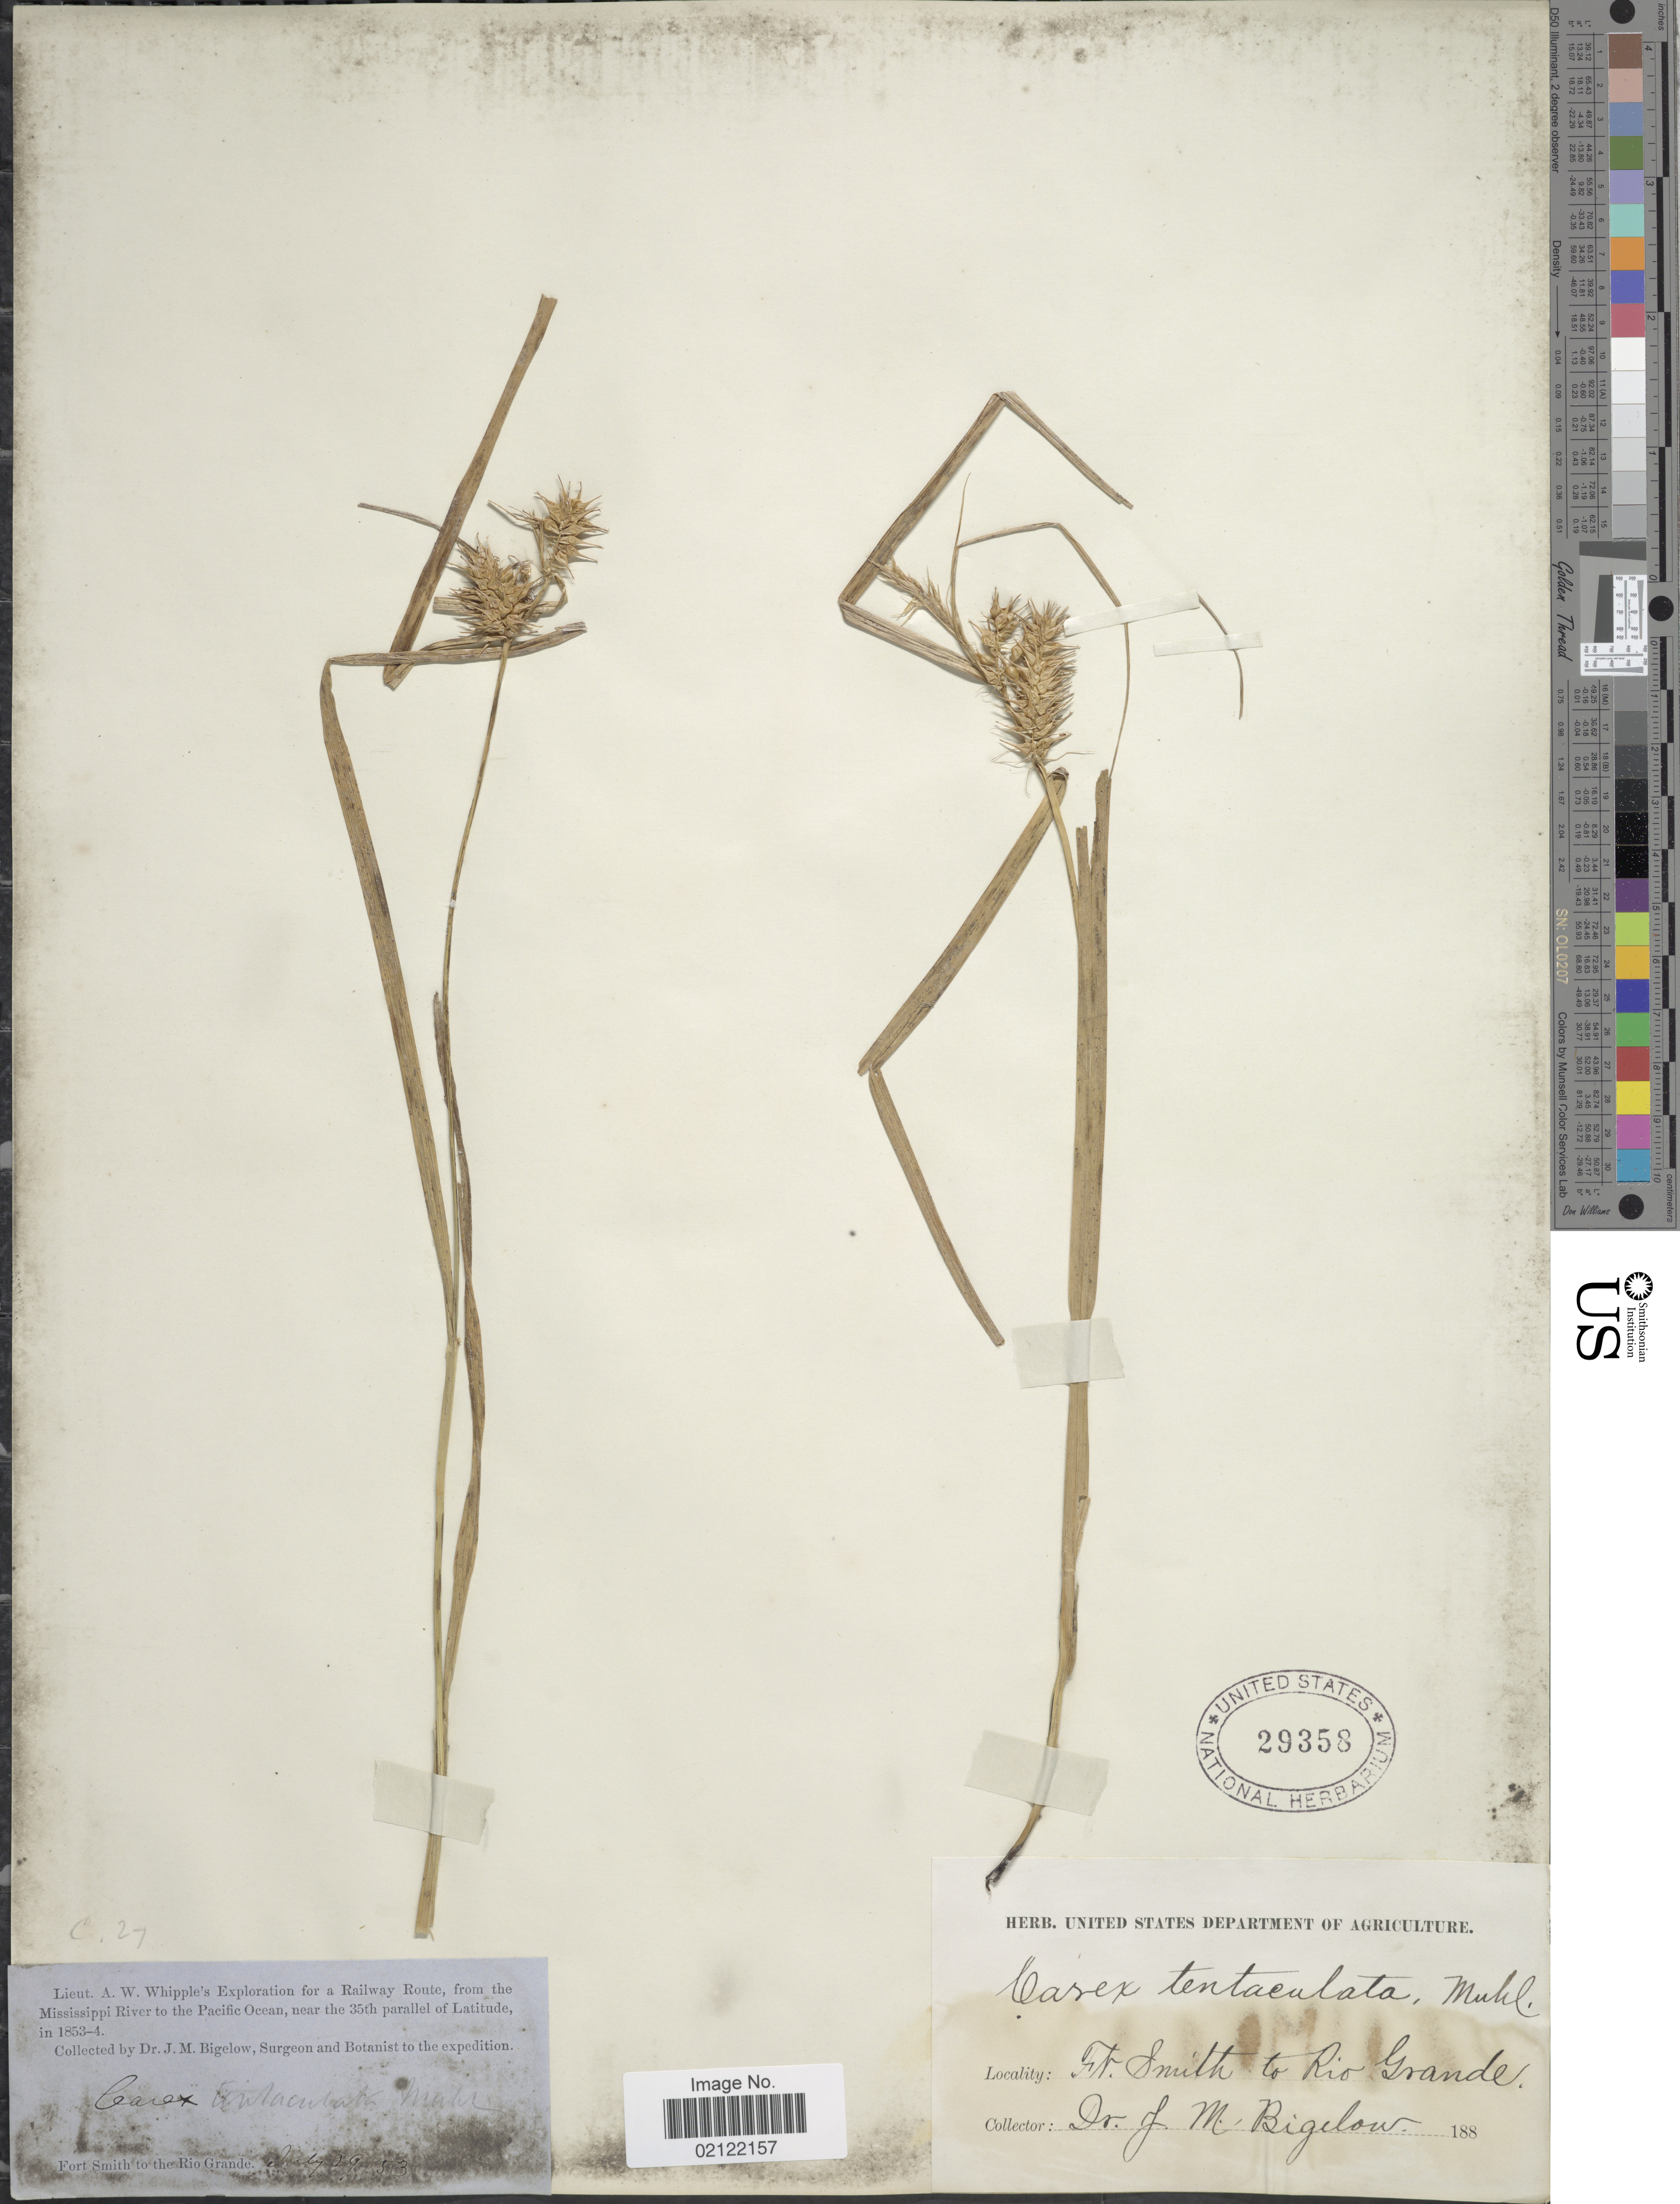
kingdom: Plantae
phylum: Tracheophyta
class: Liliopsida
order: Poales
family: Cyperaceae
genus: Carex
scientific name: Carex lurida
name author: Wahlenb.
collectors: J. M. Bigelow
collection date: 1853-07-29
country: United States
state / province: Oklahoma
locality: Ft. Smith to Rio Grande. Exploration for a Railway Route, from the Mississippi River to the Pacific Ocean, near the 35th parallel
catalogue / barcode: US 29358